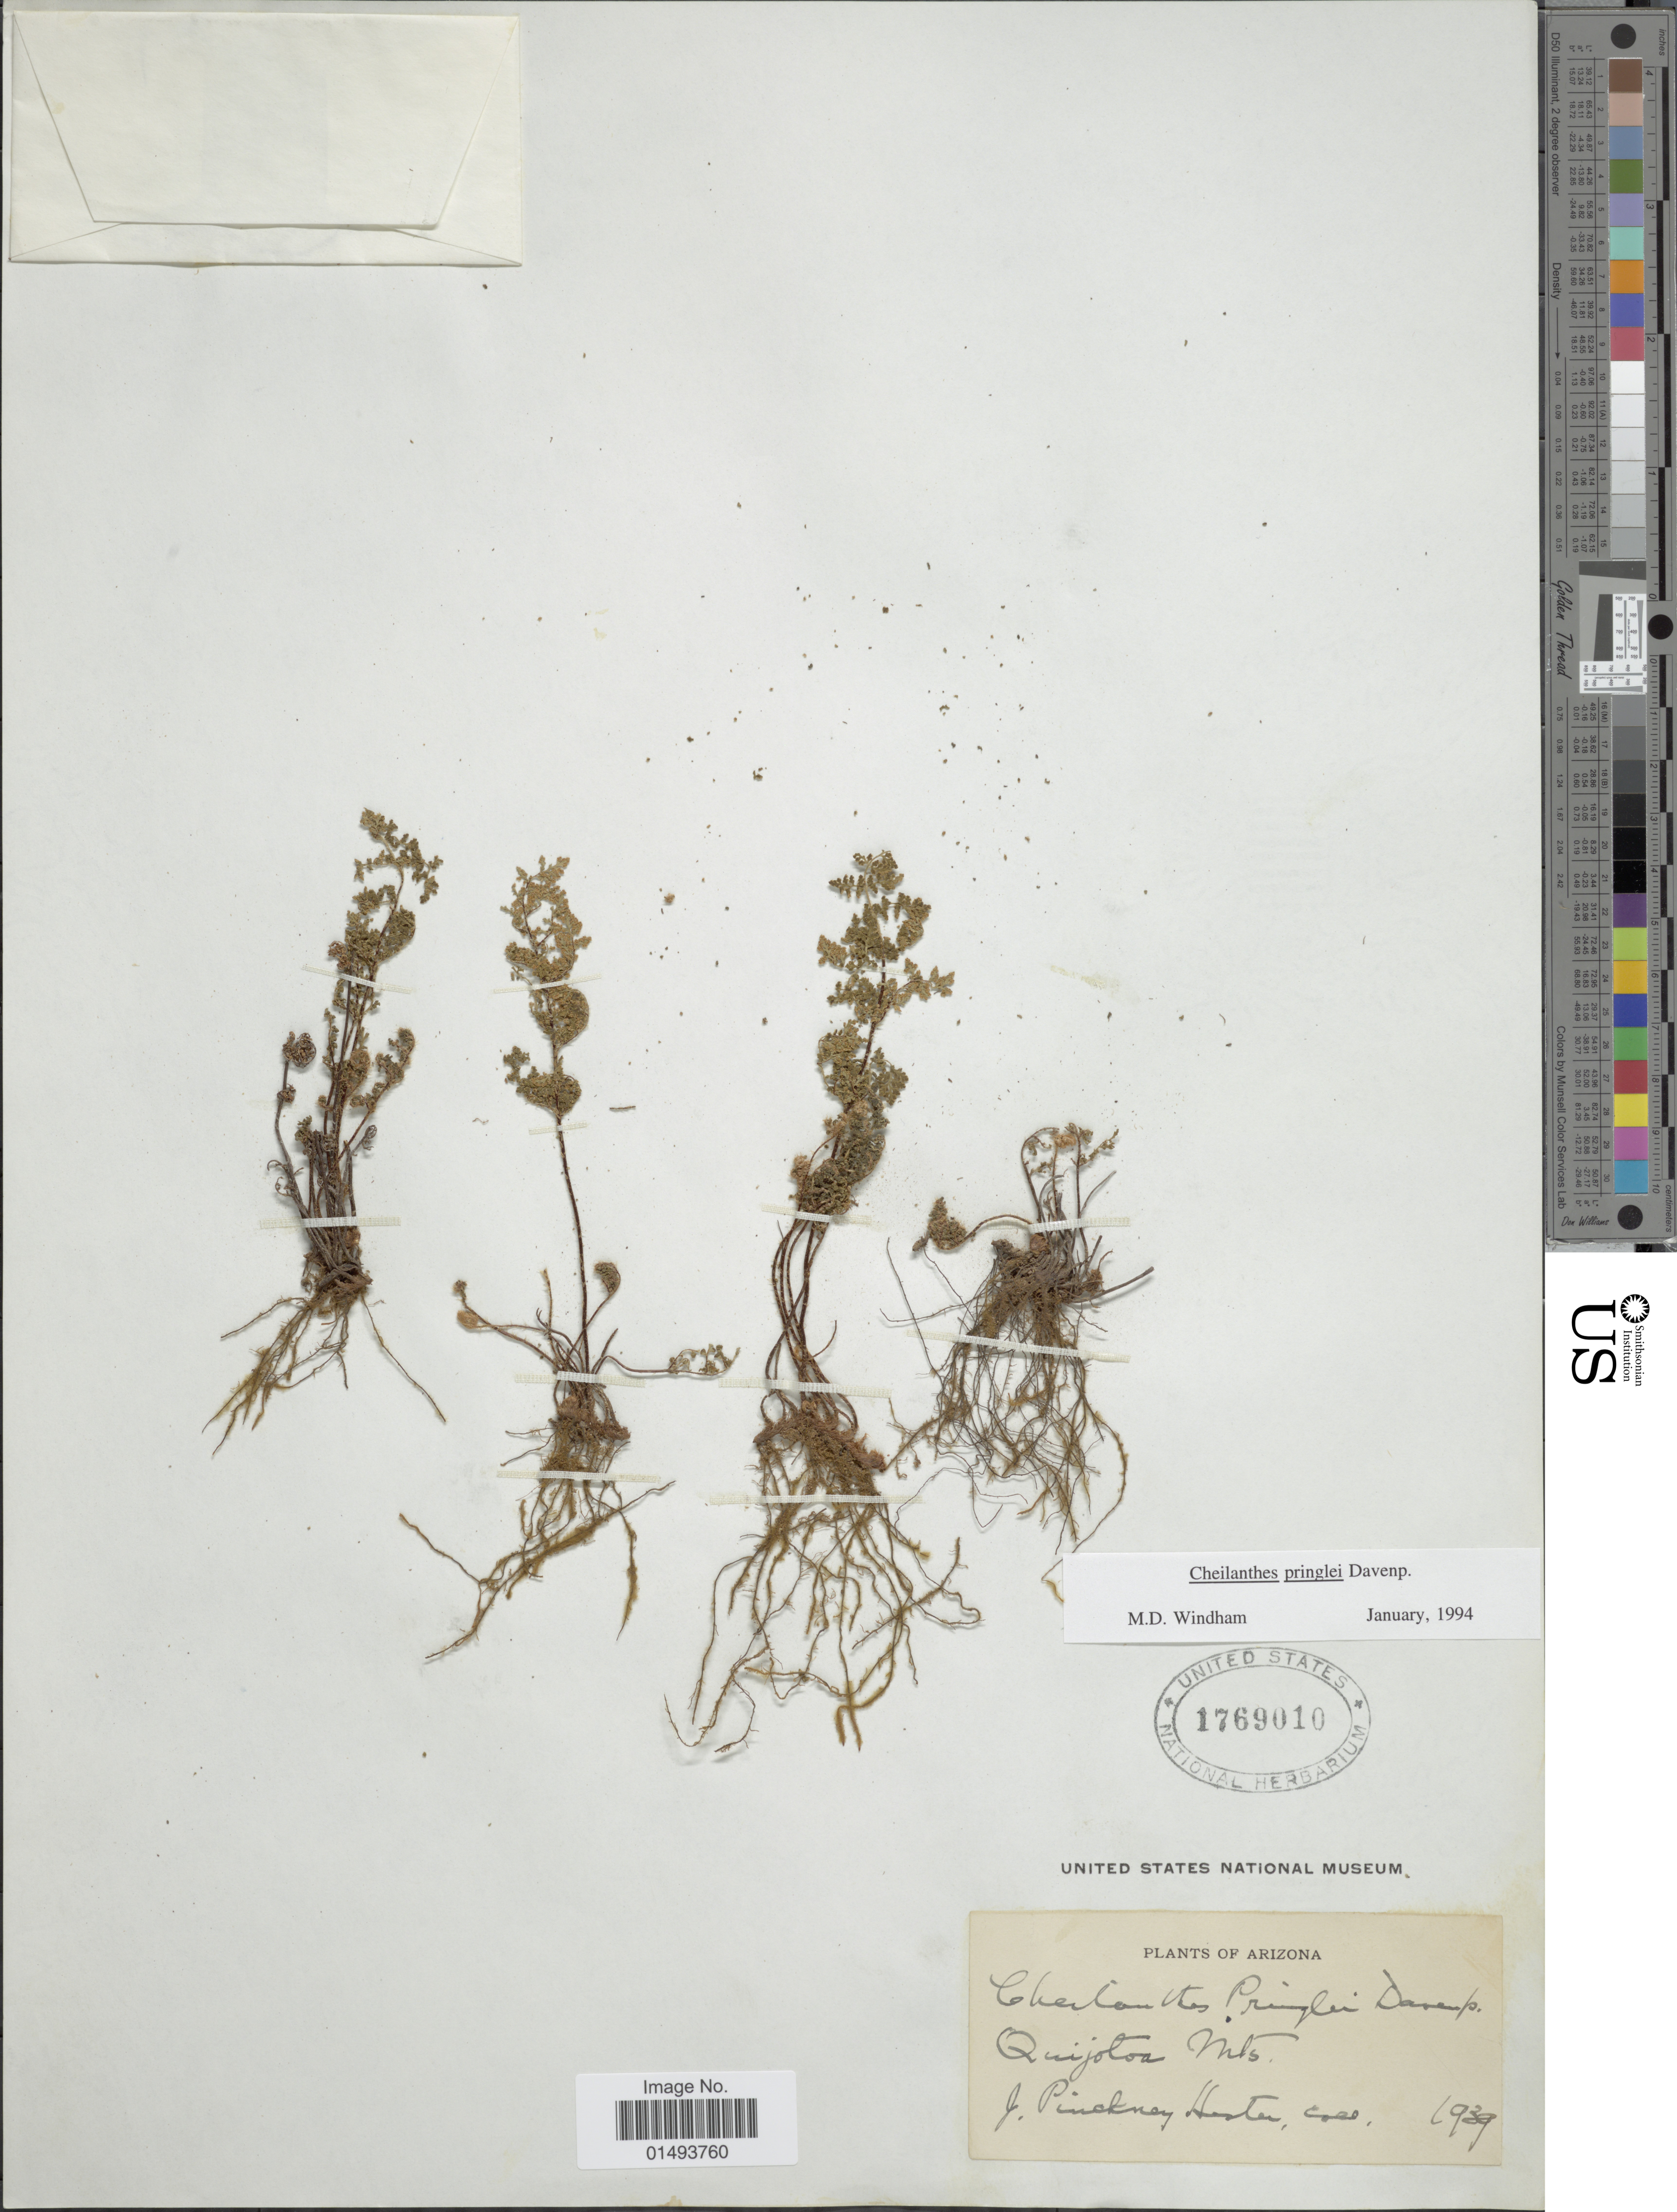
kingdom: Plantae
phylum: Tracheophyta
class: Polypodiopsida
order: Polypodiales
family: Pteridaceae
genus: Myriopteris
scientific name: Myriopteris pringlei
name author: (Davenp.) Grusz & Windham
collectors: J. P. Hester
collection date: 1939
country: United States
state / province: Arizona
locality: Plants of Arizona, Quijotoa Mts.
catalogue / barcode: US 1769010